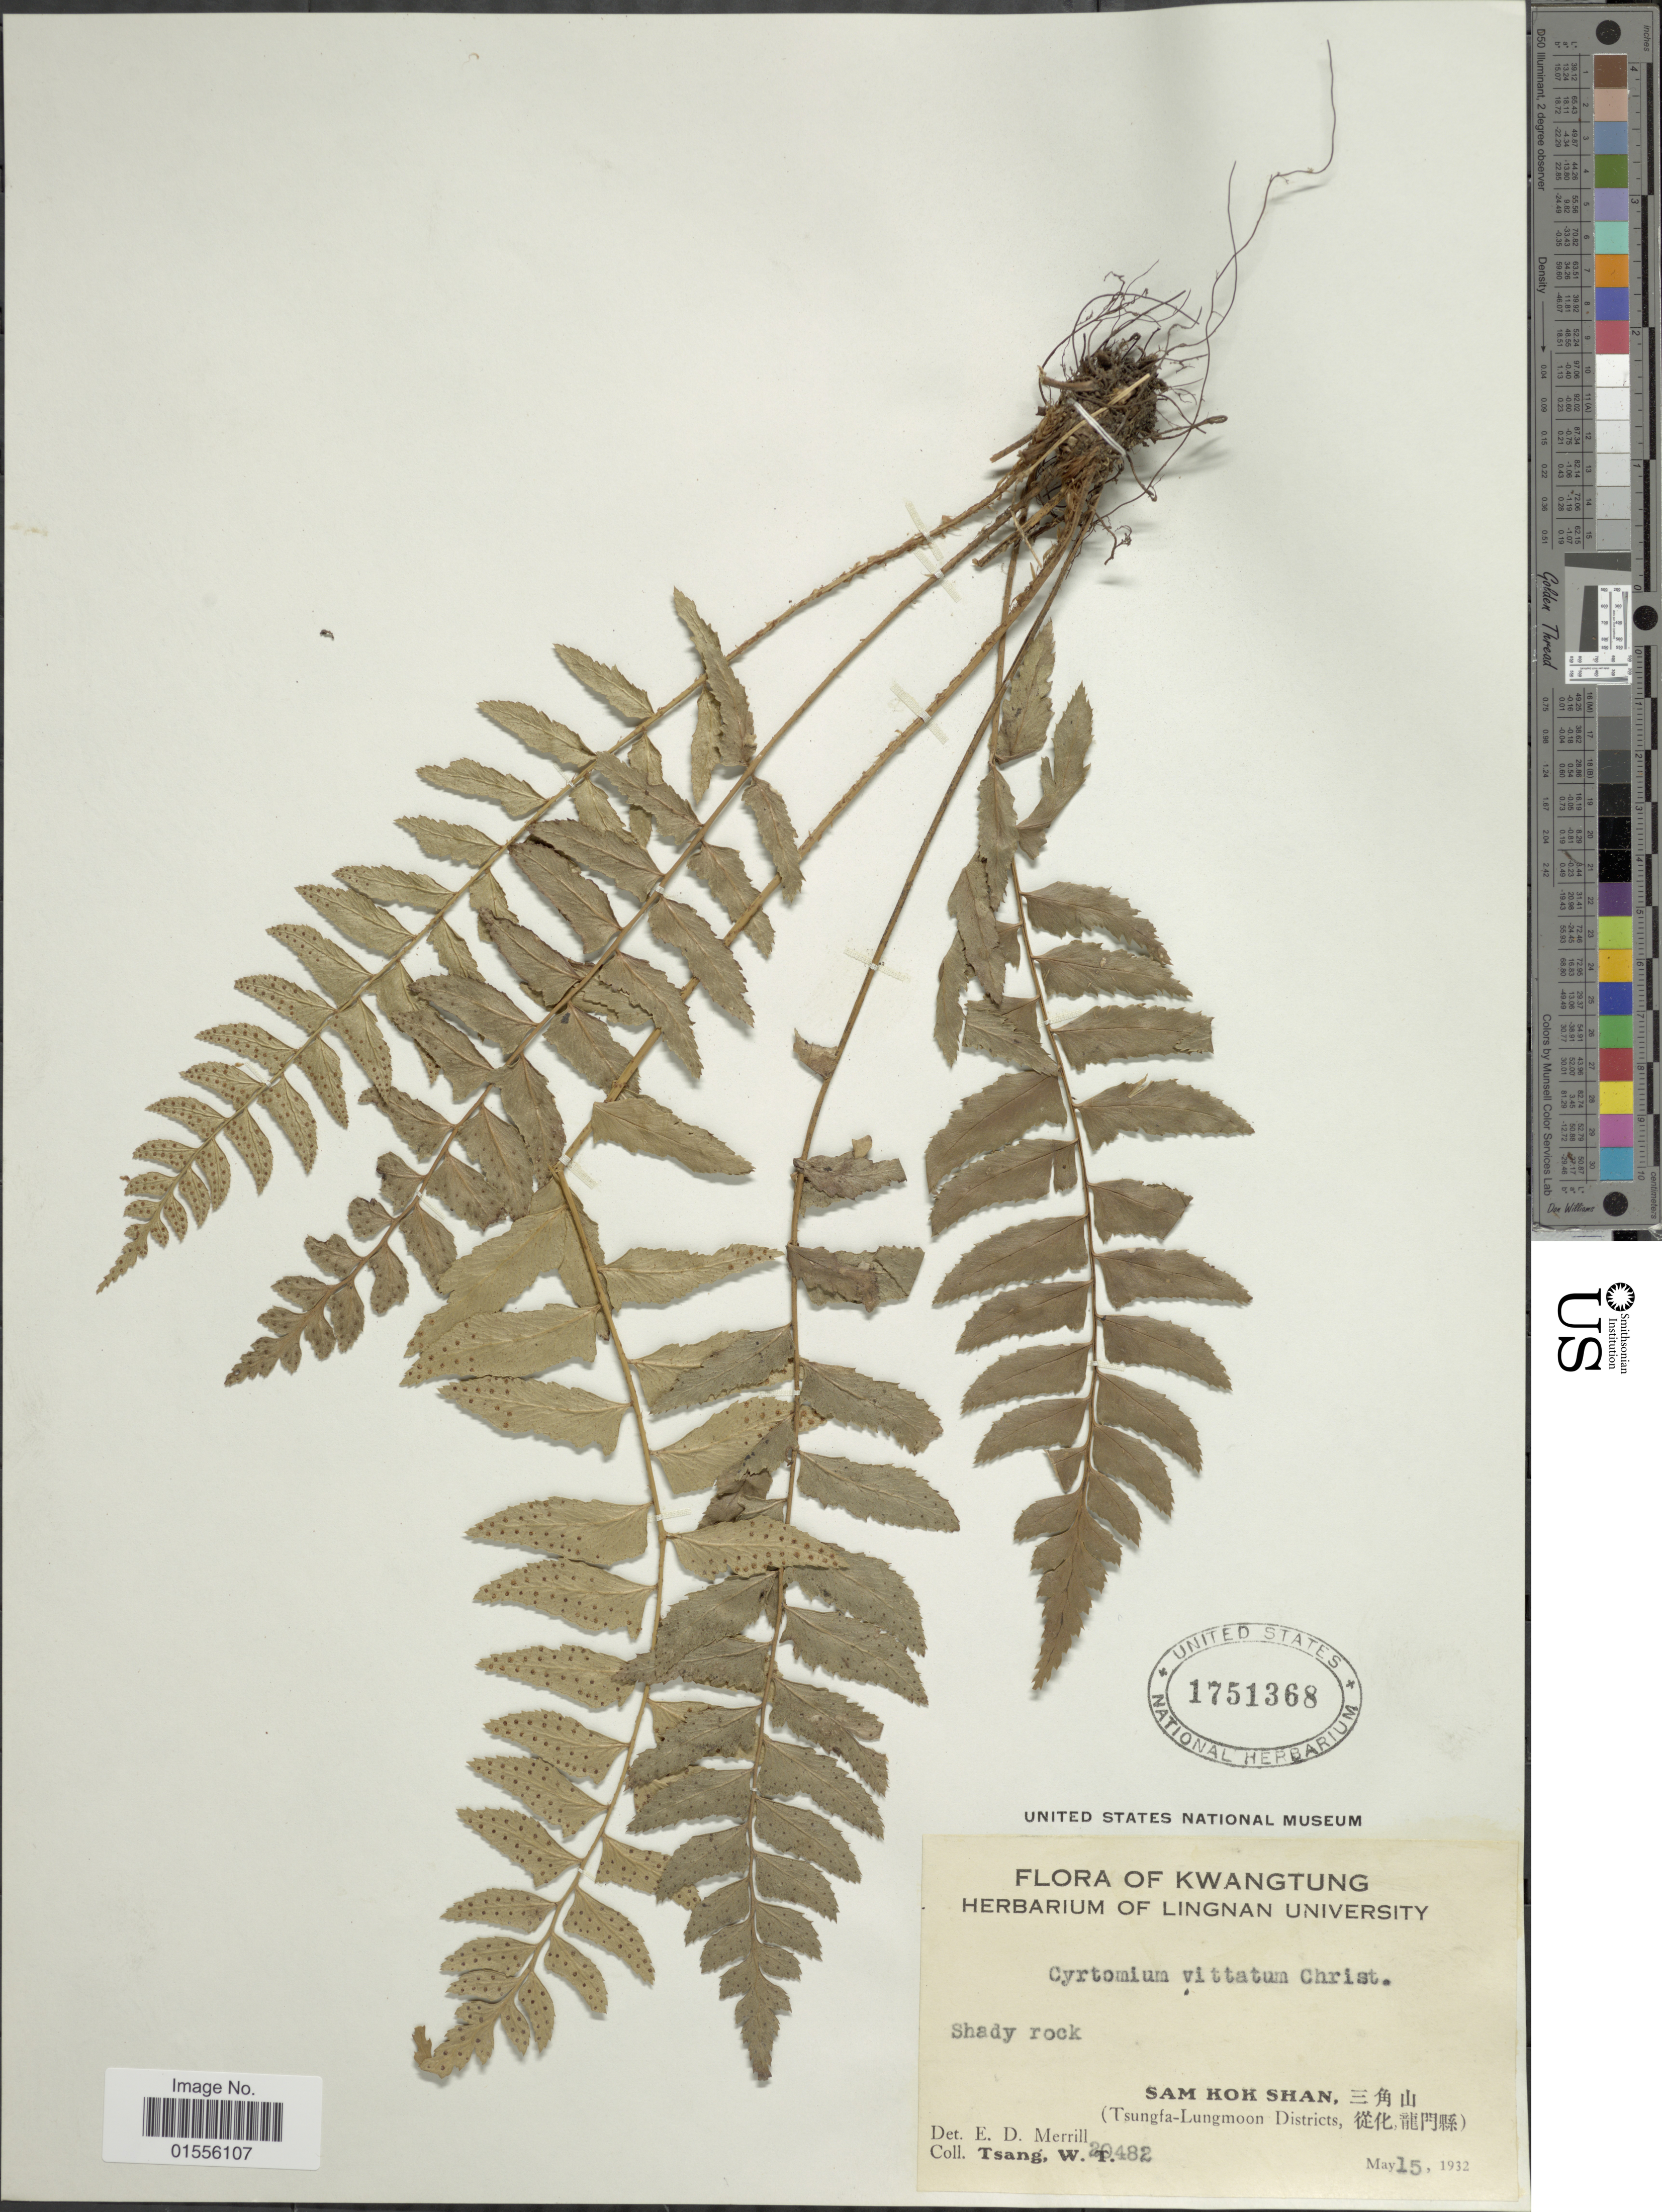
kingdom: Plantae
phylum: Tracheophyta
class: Polypodiopsida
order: Polypodiales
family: Dryopteridaceae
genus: Cyrtomium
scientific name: Cyrtomium balansae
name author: (Christ) C. Chr.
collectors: W. T. Tsang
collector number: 20482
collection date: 1932-05-15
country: China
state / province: Guangdong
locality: Kwangtung, Sam Hok Shan X, (Tsungfa-Lungmoon District X)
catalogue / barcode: US 1751368